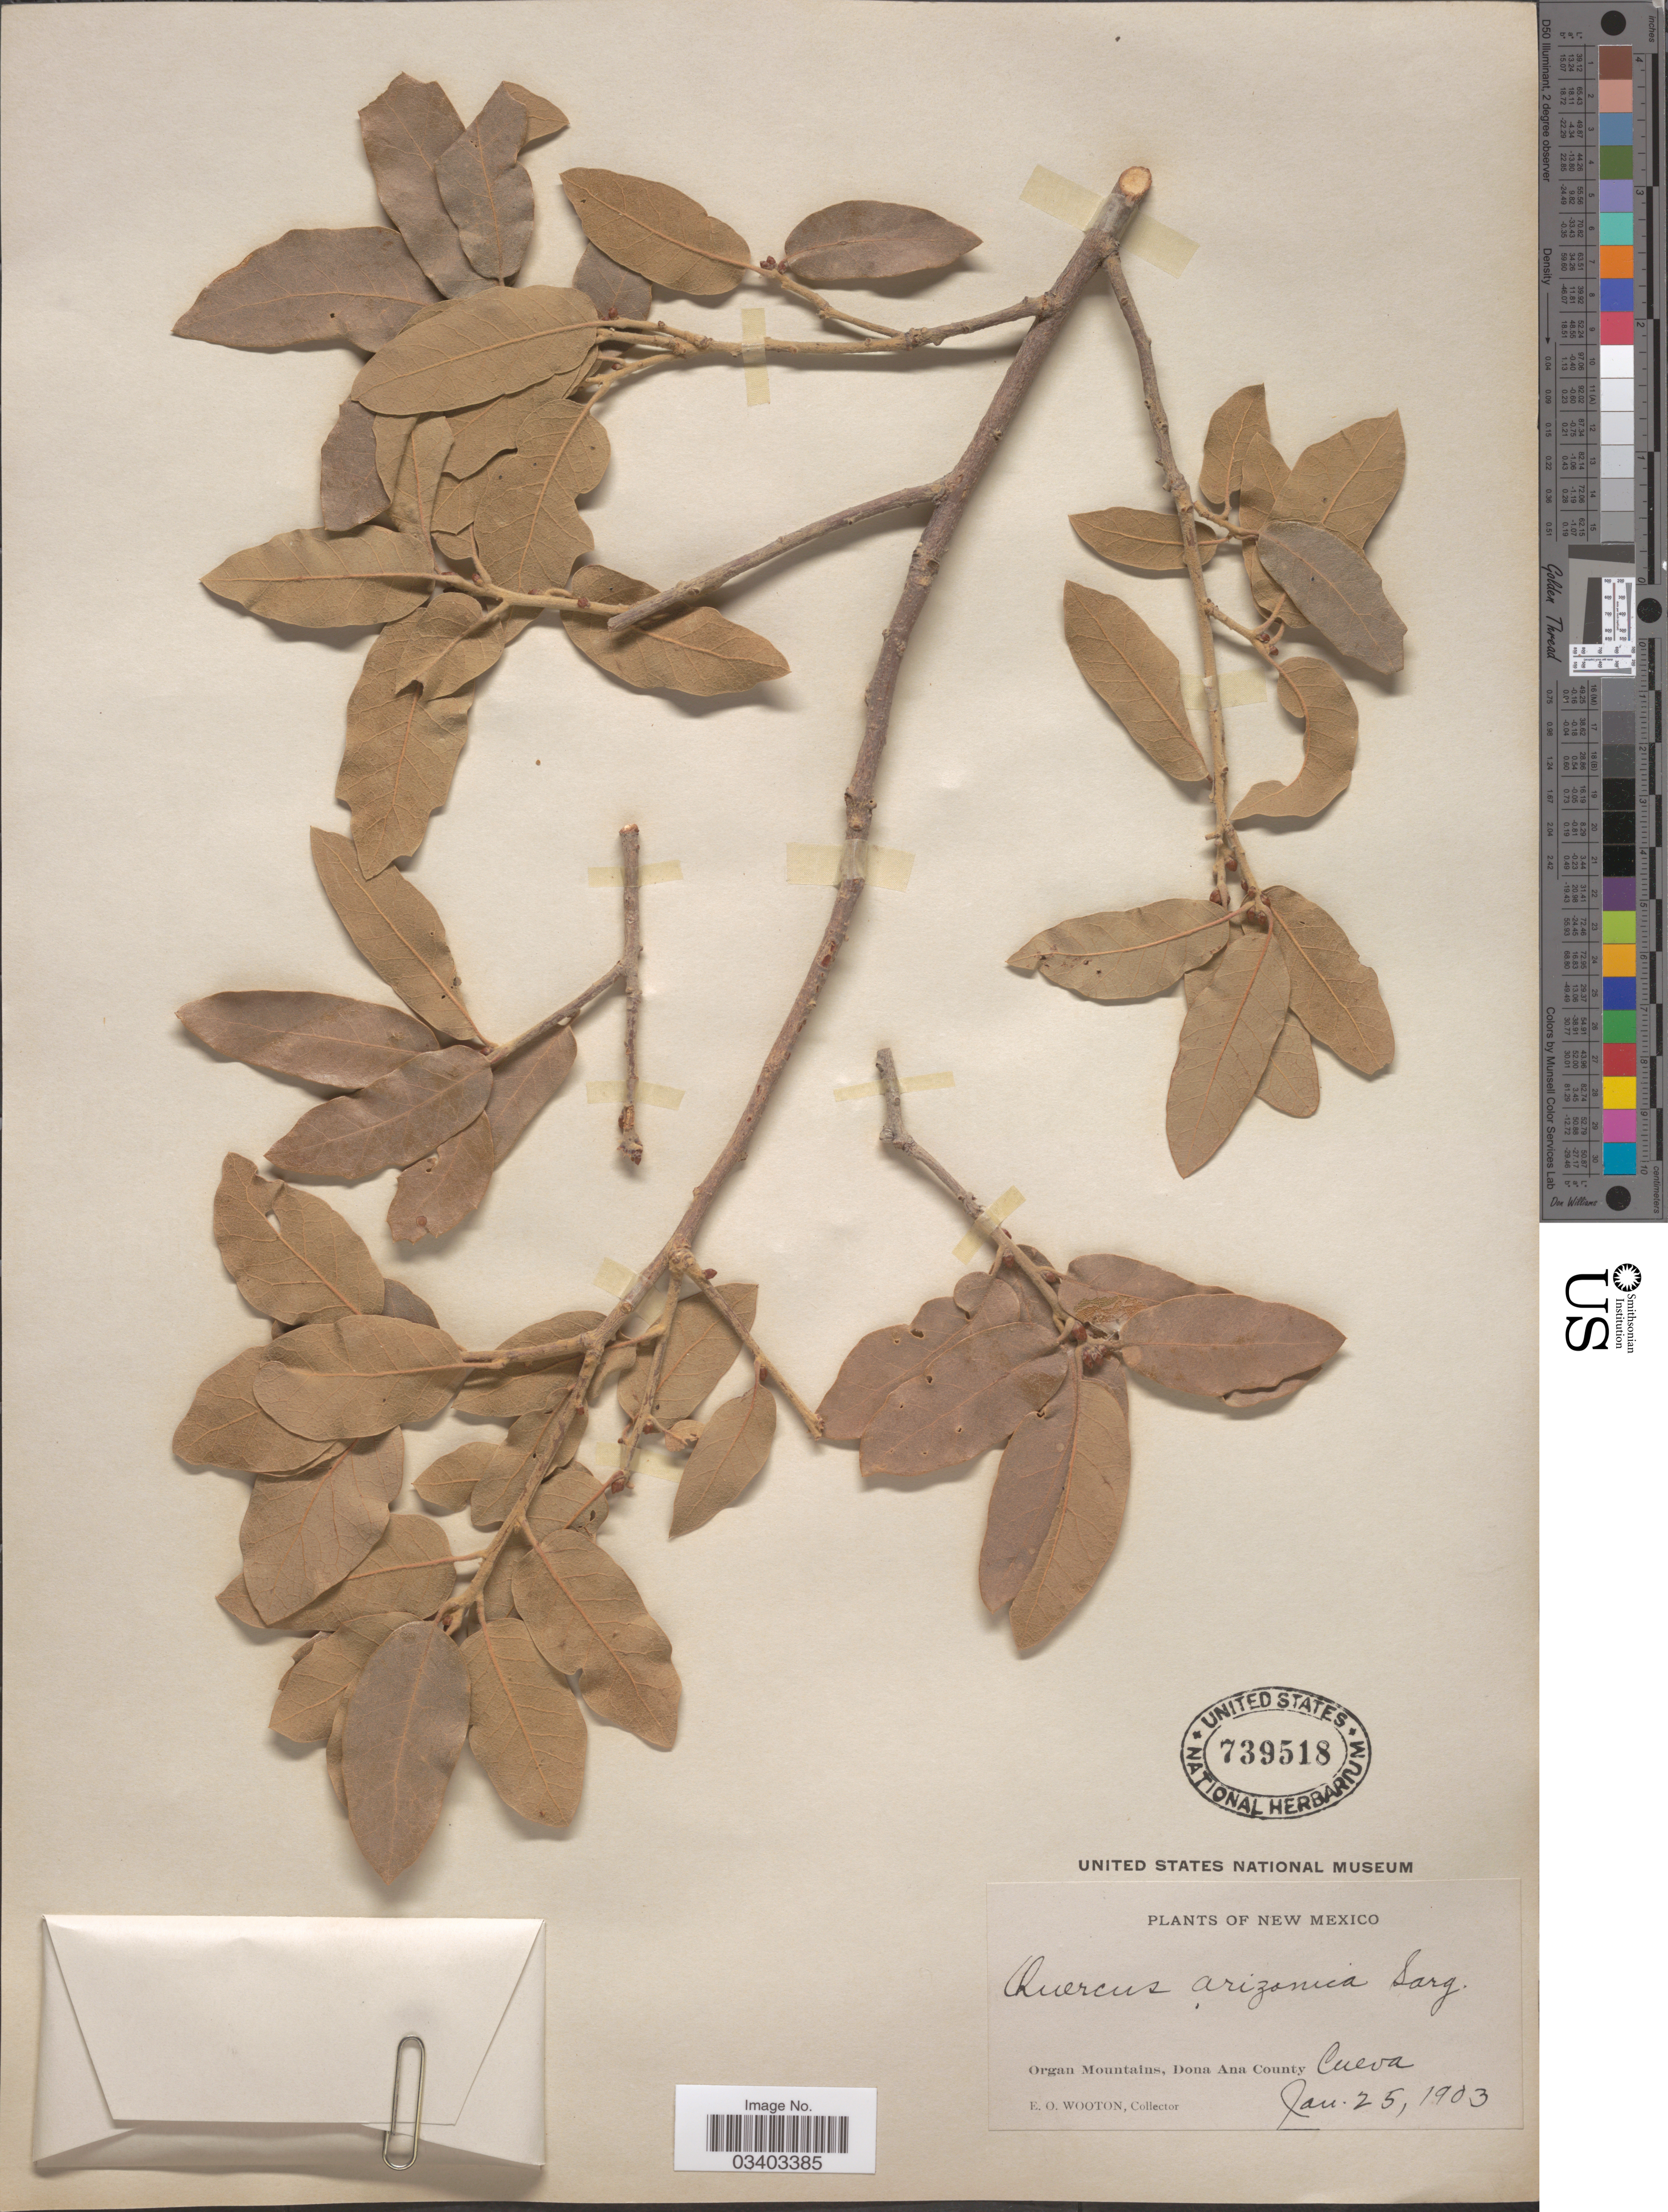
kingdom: Plantae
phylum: Tracheophyta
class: Magnoliopsida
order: Fagales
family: Fagaceae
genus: Quercus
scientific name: Quercus arizonica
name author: Sarg.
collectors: E. O. Wooton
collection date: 1903-01-25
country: United States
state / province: New Mexico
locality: Organ Mountains, Dona Ana County Cueva.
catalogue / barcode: US 739518